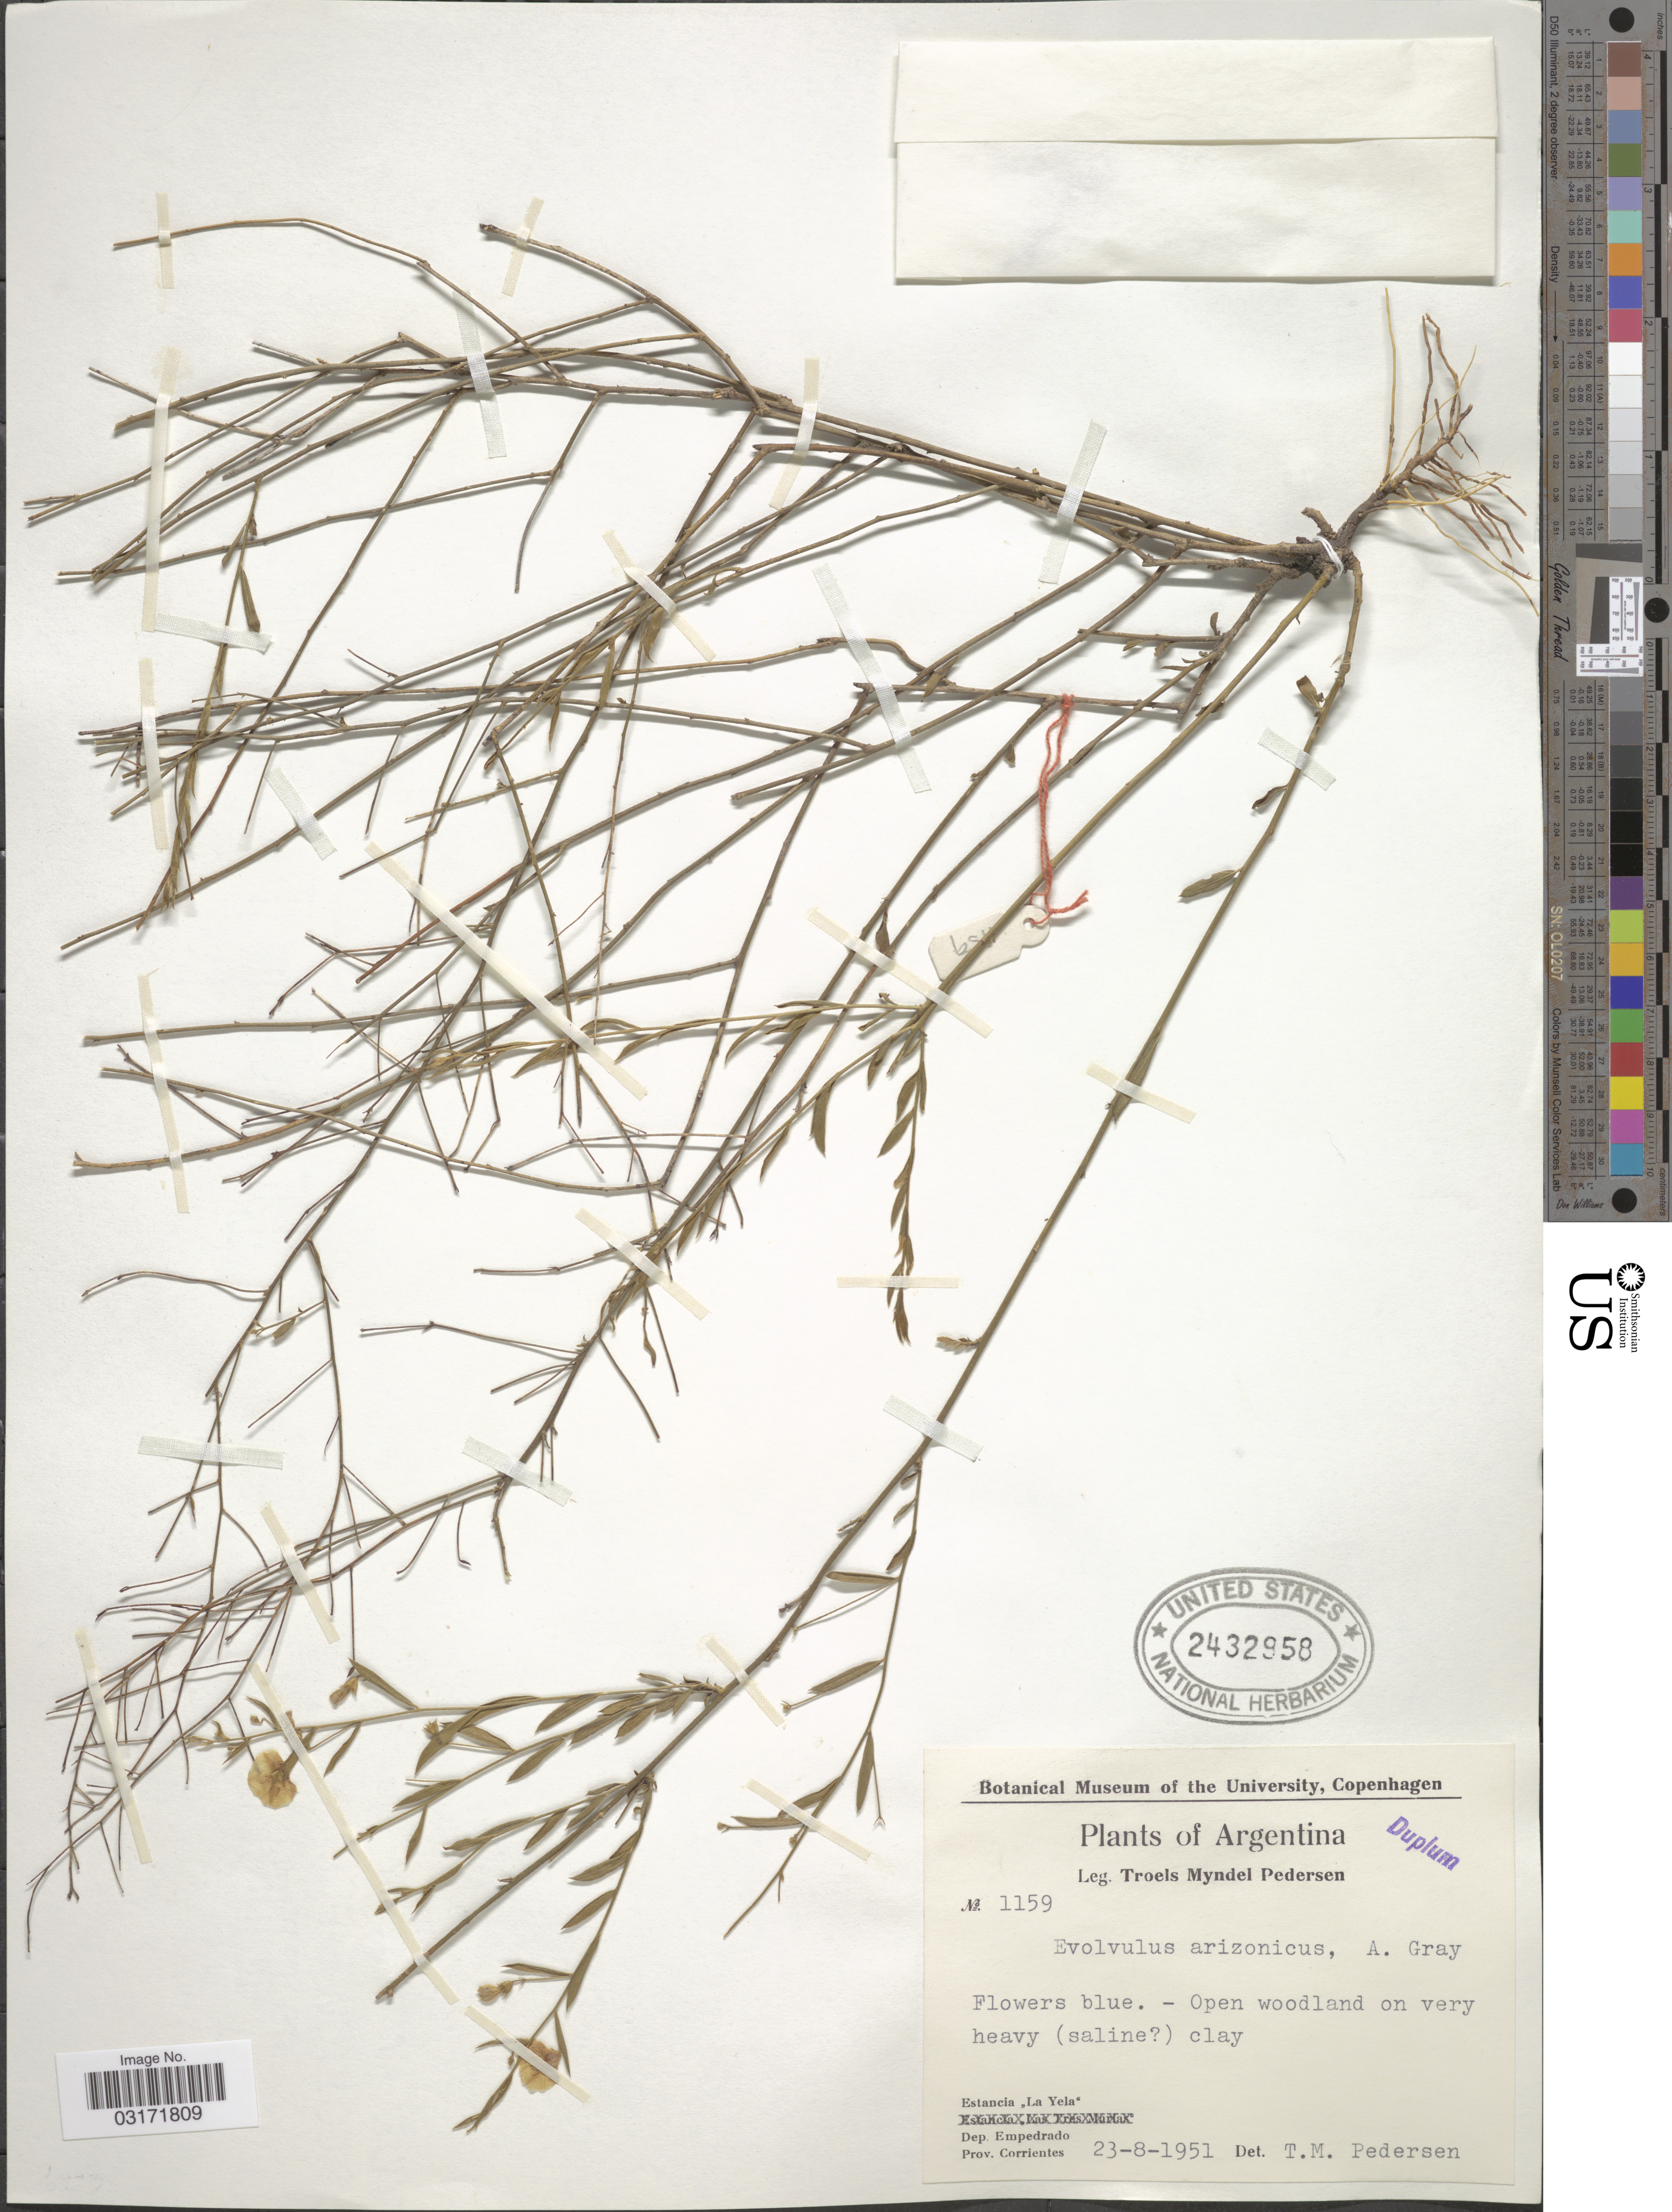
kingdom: Plantae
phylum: Tracheophyta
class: Magnoliopsida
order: Solanales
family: Convolvulaceae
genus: Evolvulus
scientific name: Evolvulus arizonicus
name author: A. Gray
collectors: T. Pederson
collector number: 1159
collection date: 1951-08-23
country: Argentina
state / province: Corrientes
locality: Estancia "La Yela", Dep. Empedrado, Prov. Corrientes.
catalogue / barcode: US 2432958